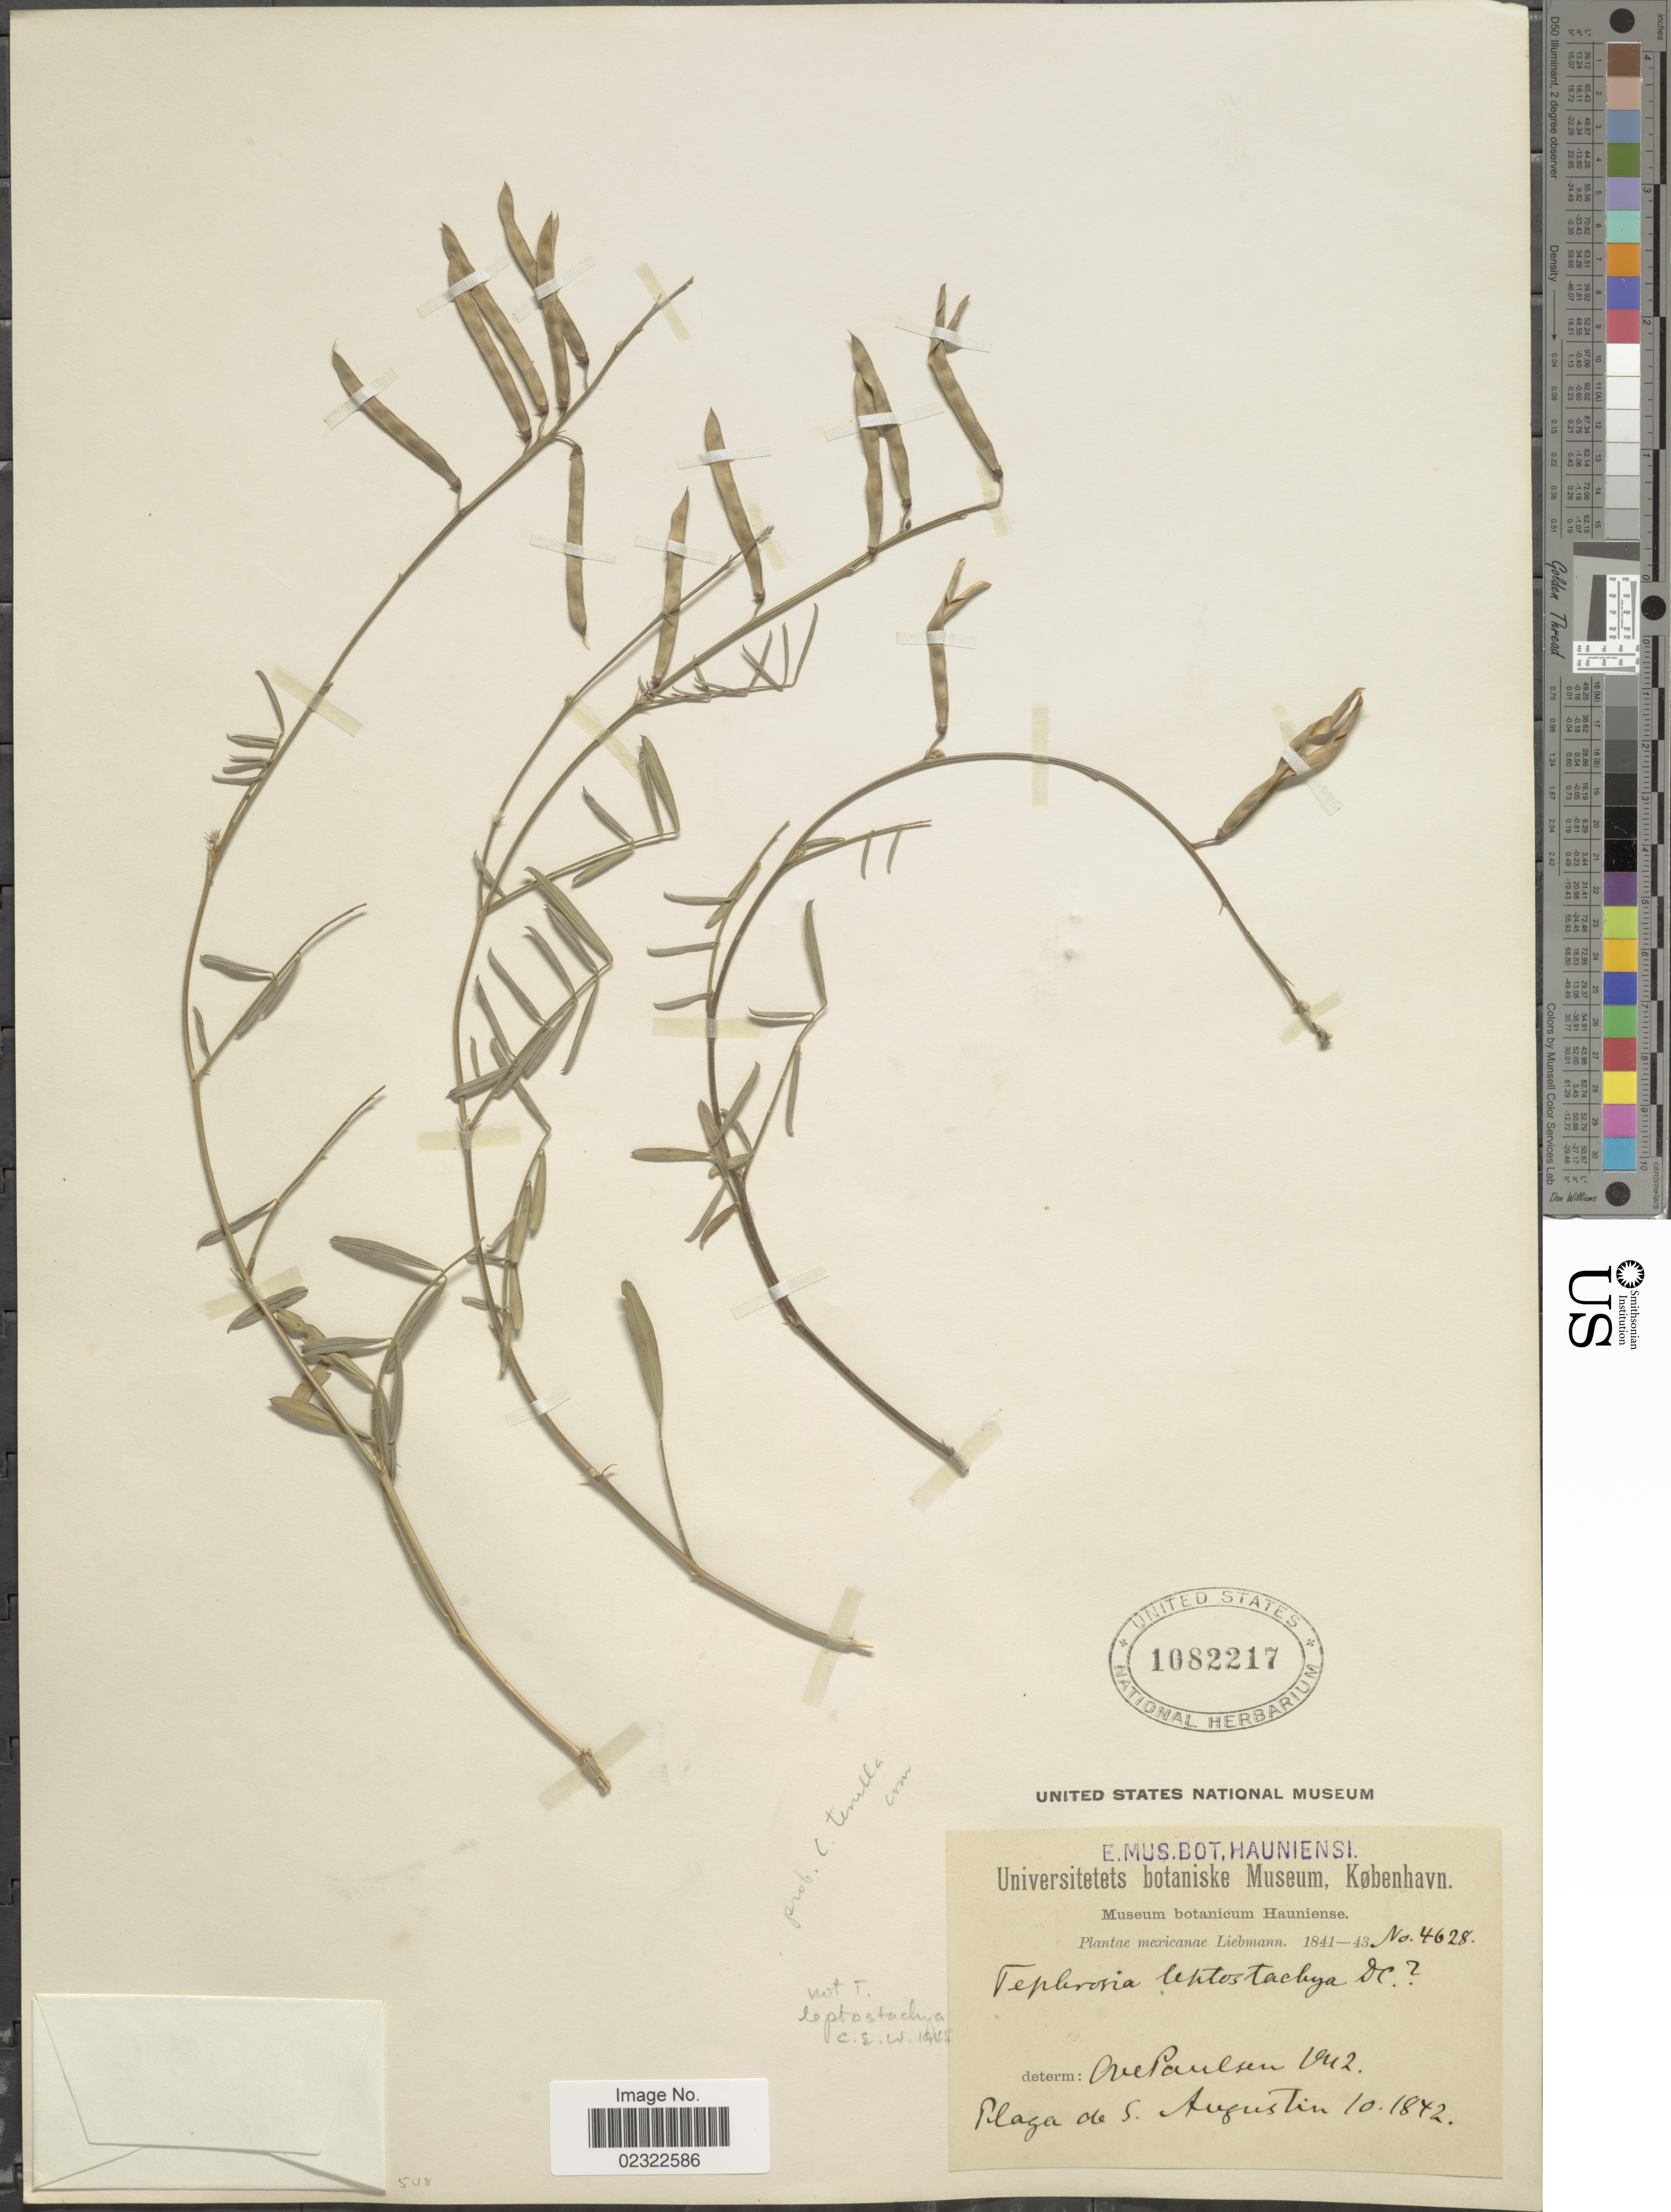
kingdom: Plantae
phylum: Tracheophyta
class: Magnoliopsida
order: Fabales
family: Fabaceae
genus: Tephrosia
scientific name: Tephrosia tenella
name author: A. Gray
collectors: Liebmann, --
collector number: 4628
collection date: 1842-10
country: Mexico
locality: Mexicanae. Plaza de S. Augustin.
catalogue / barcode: US 1082217